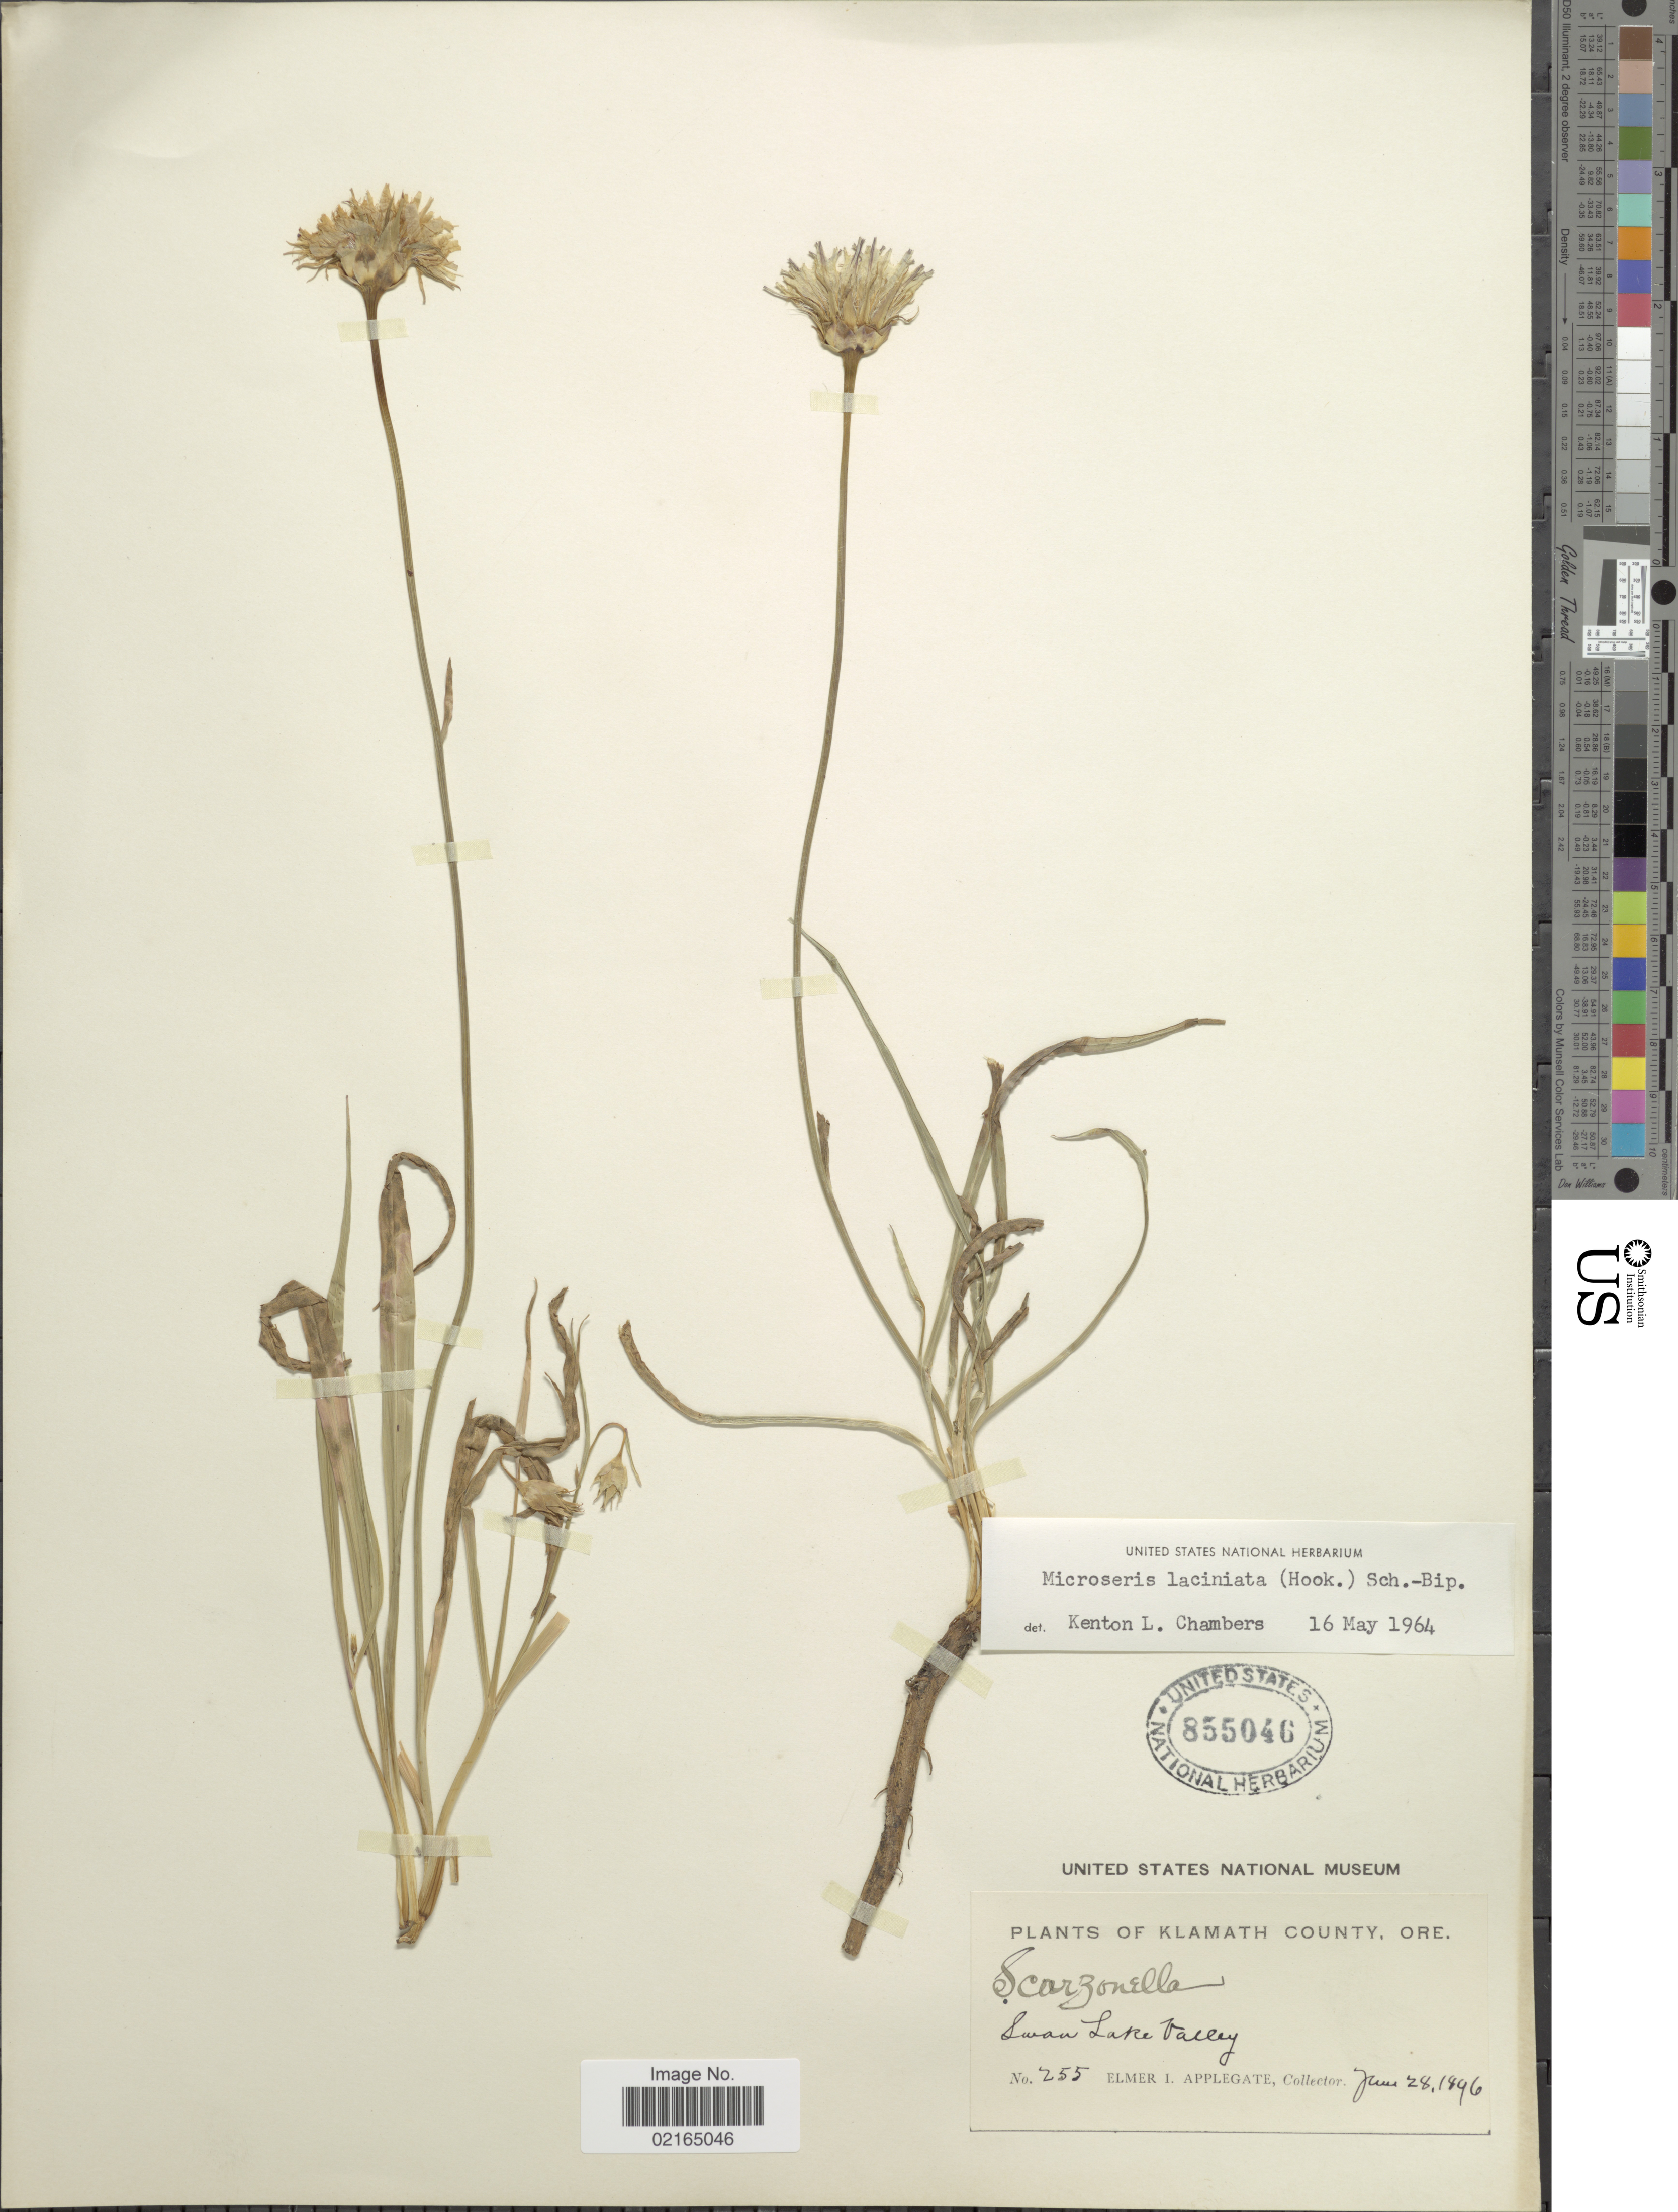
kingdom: Plantae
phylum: Tracheophyta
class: Magnoliopsida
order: Asterales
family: Asteraceae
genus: Microseris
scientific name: Microseris laciniata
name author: (Hook.) Sch. Bip.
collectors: E. I. Applegate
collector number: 255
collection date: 1896-06-28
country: United States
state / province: Oregon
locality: Klamath County, Swan Lake Valley.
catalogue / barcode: US 855046